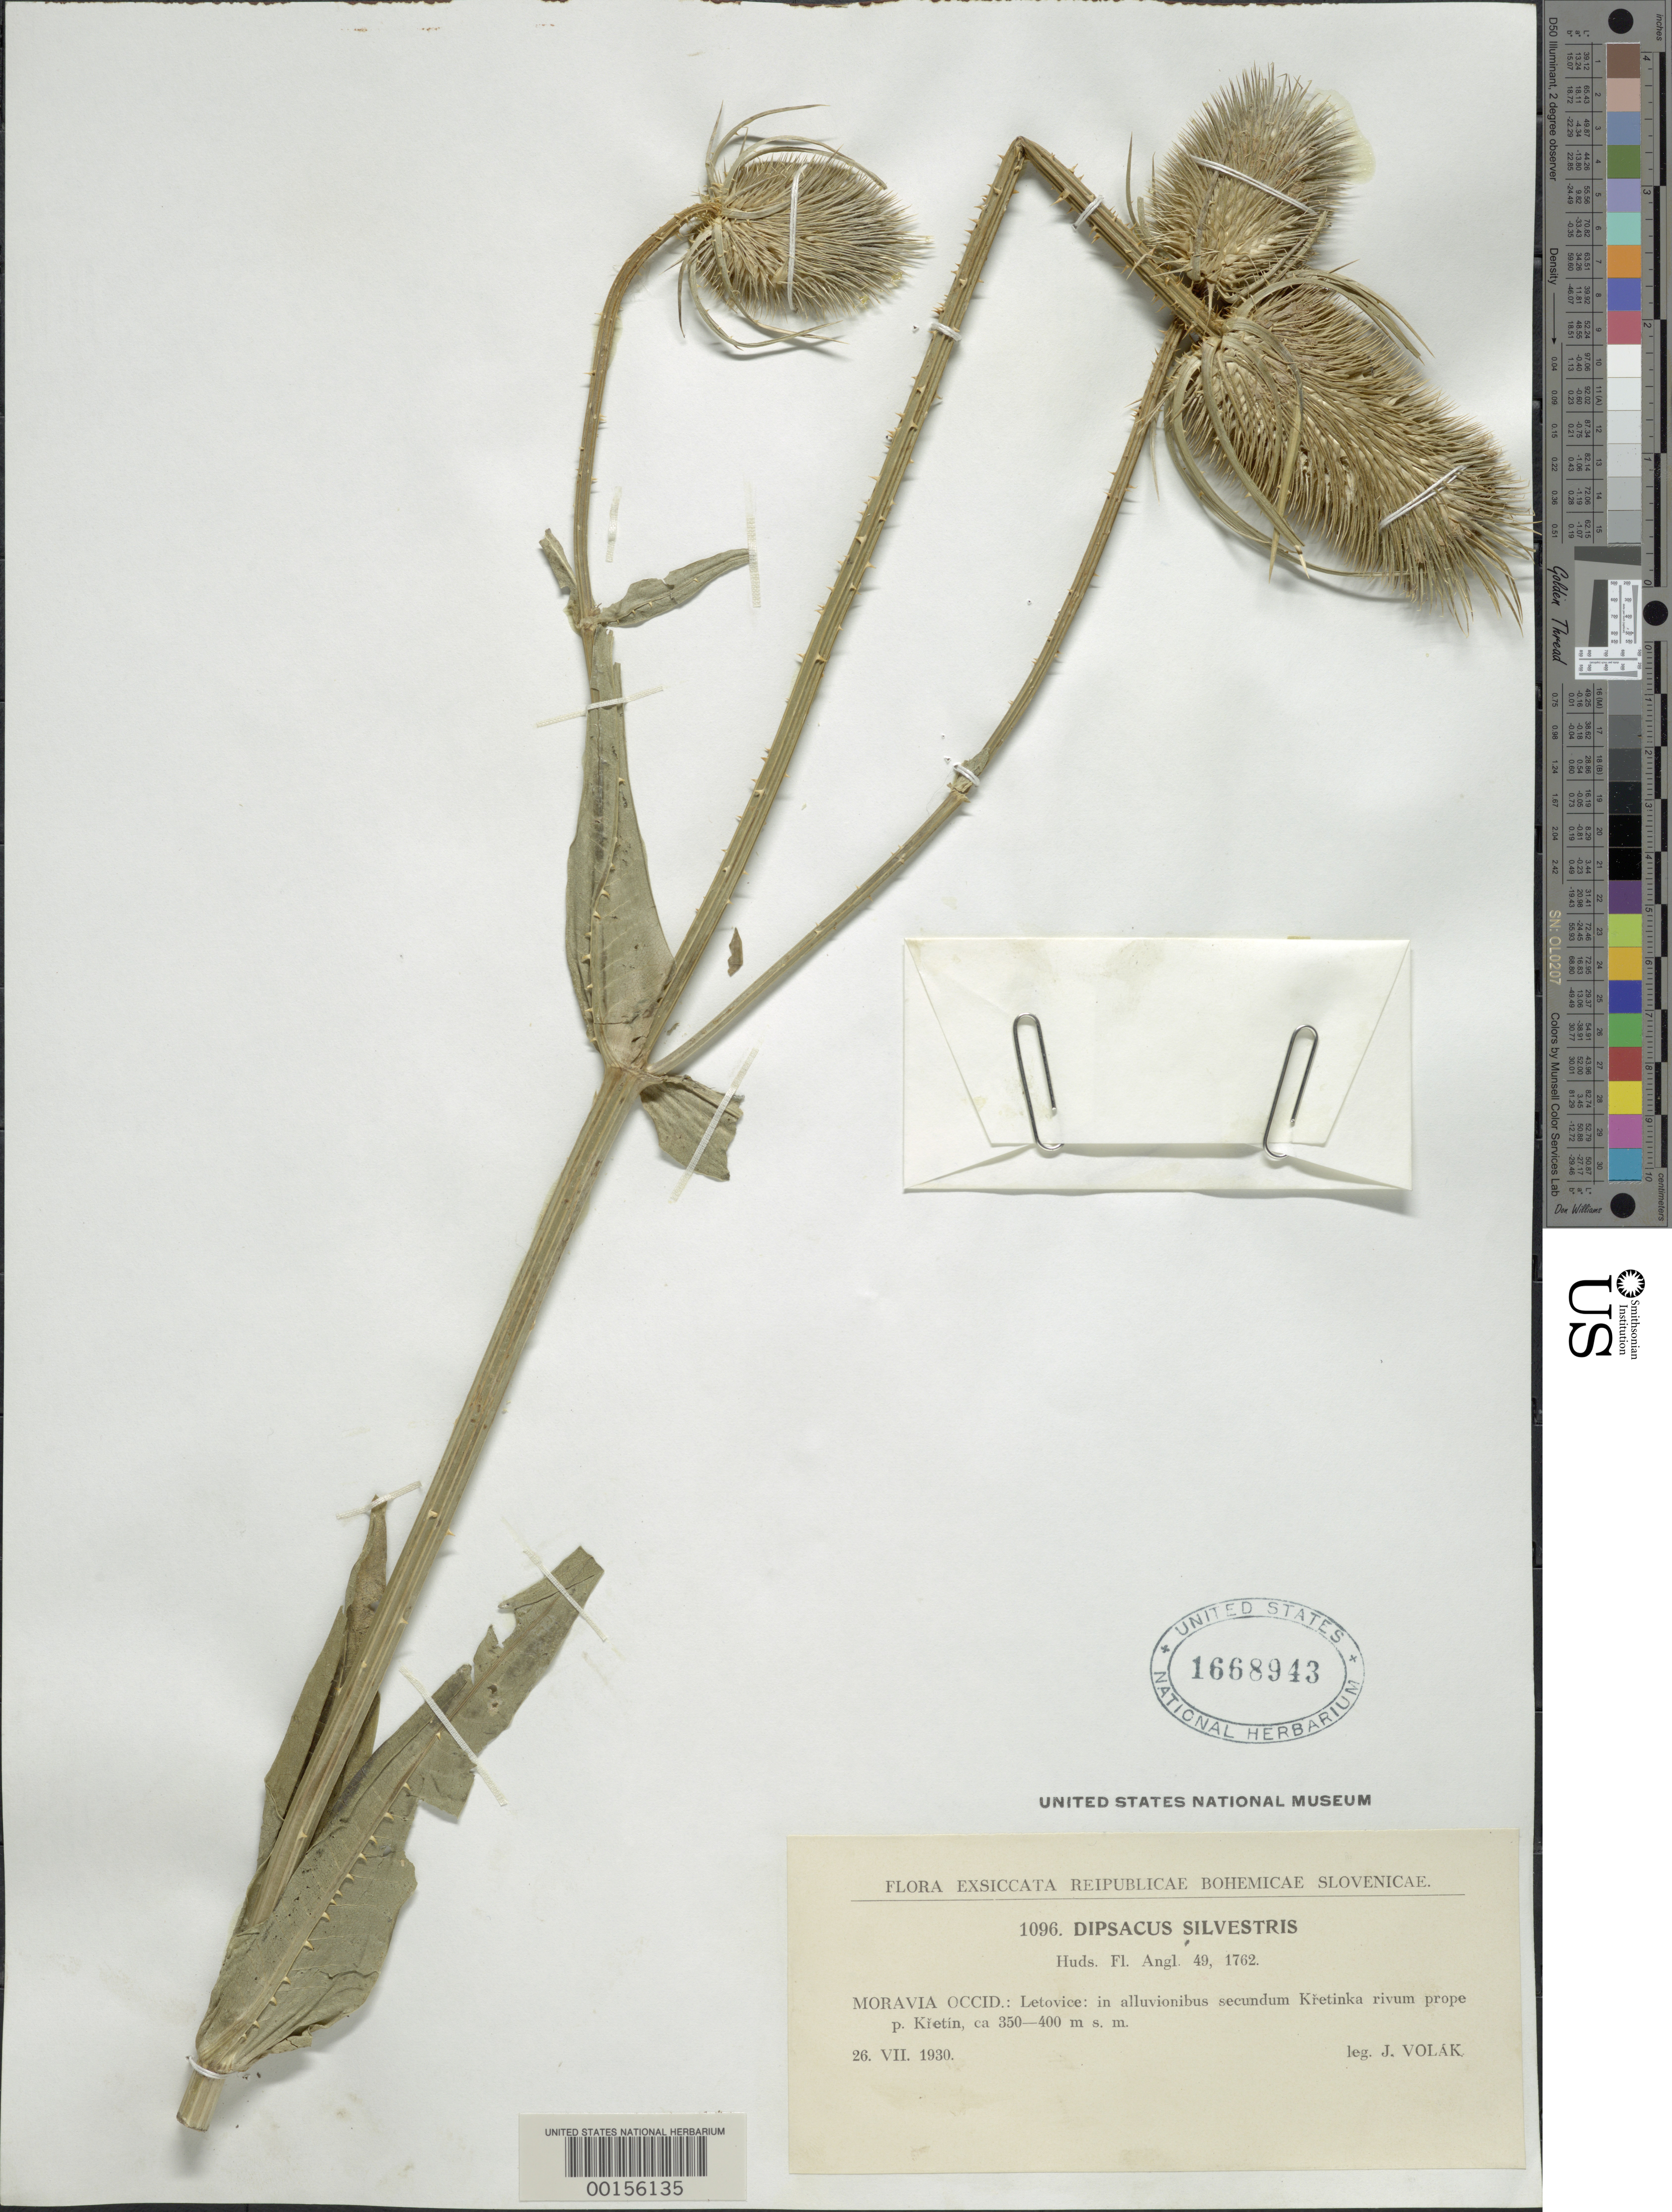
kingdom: Plantae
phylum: Tracheophyta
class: Magnoliopsida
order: Dipsacales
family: Caprifoliaceae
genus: Dipsacus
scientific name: Dipsacus sylvestris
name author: Huds.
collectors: J. Volak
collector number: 1096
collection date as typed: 26 Jul 1930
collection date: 1930-07-26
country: Czechia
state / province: South Moravian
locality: Moravia occid., Letovice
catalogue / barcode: US 1668943